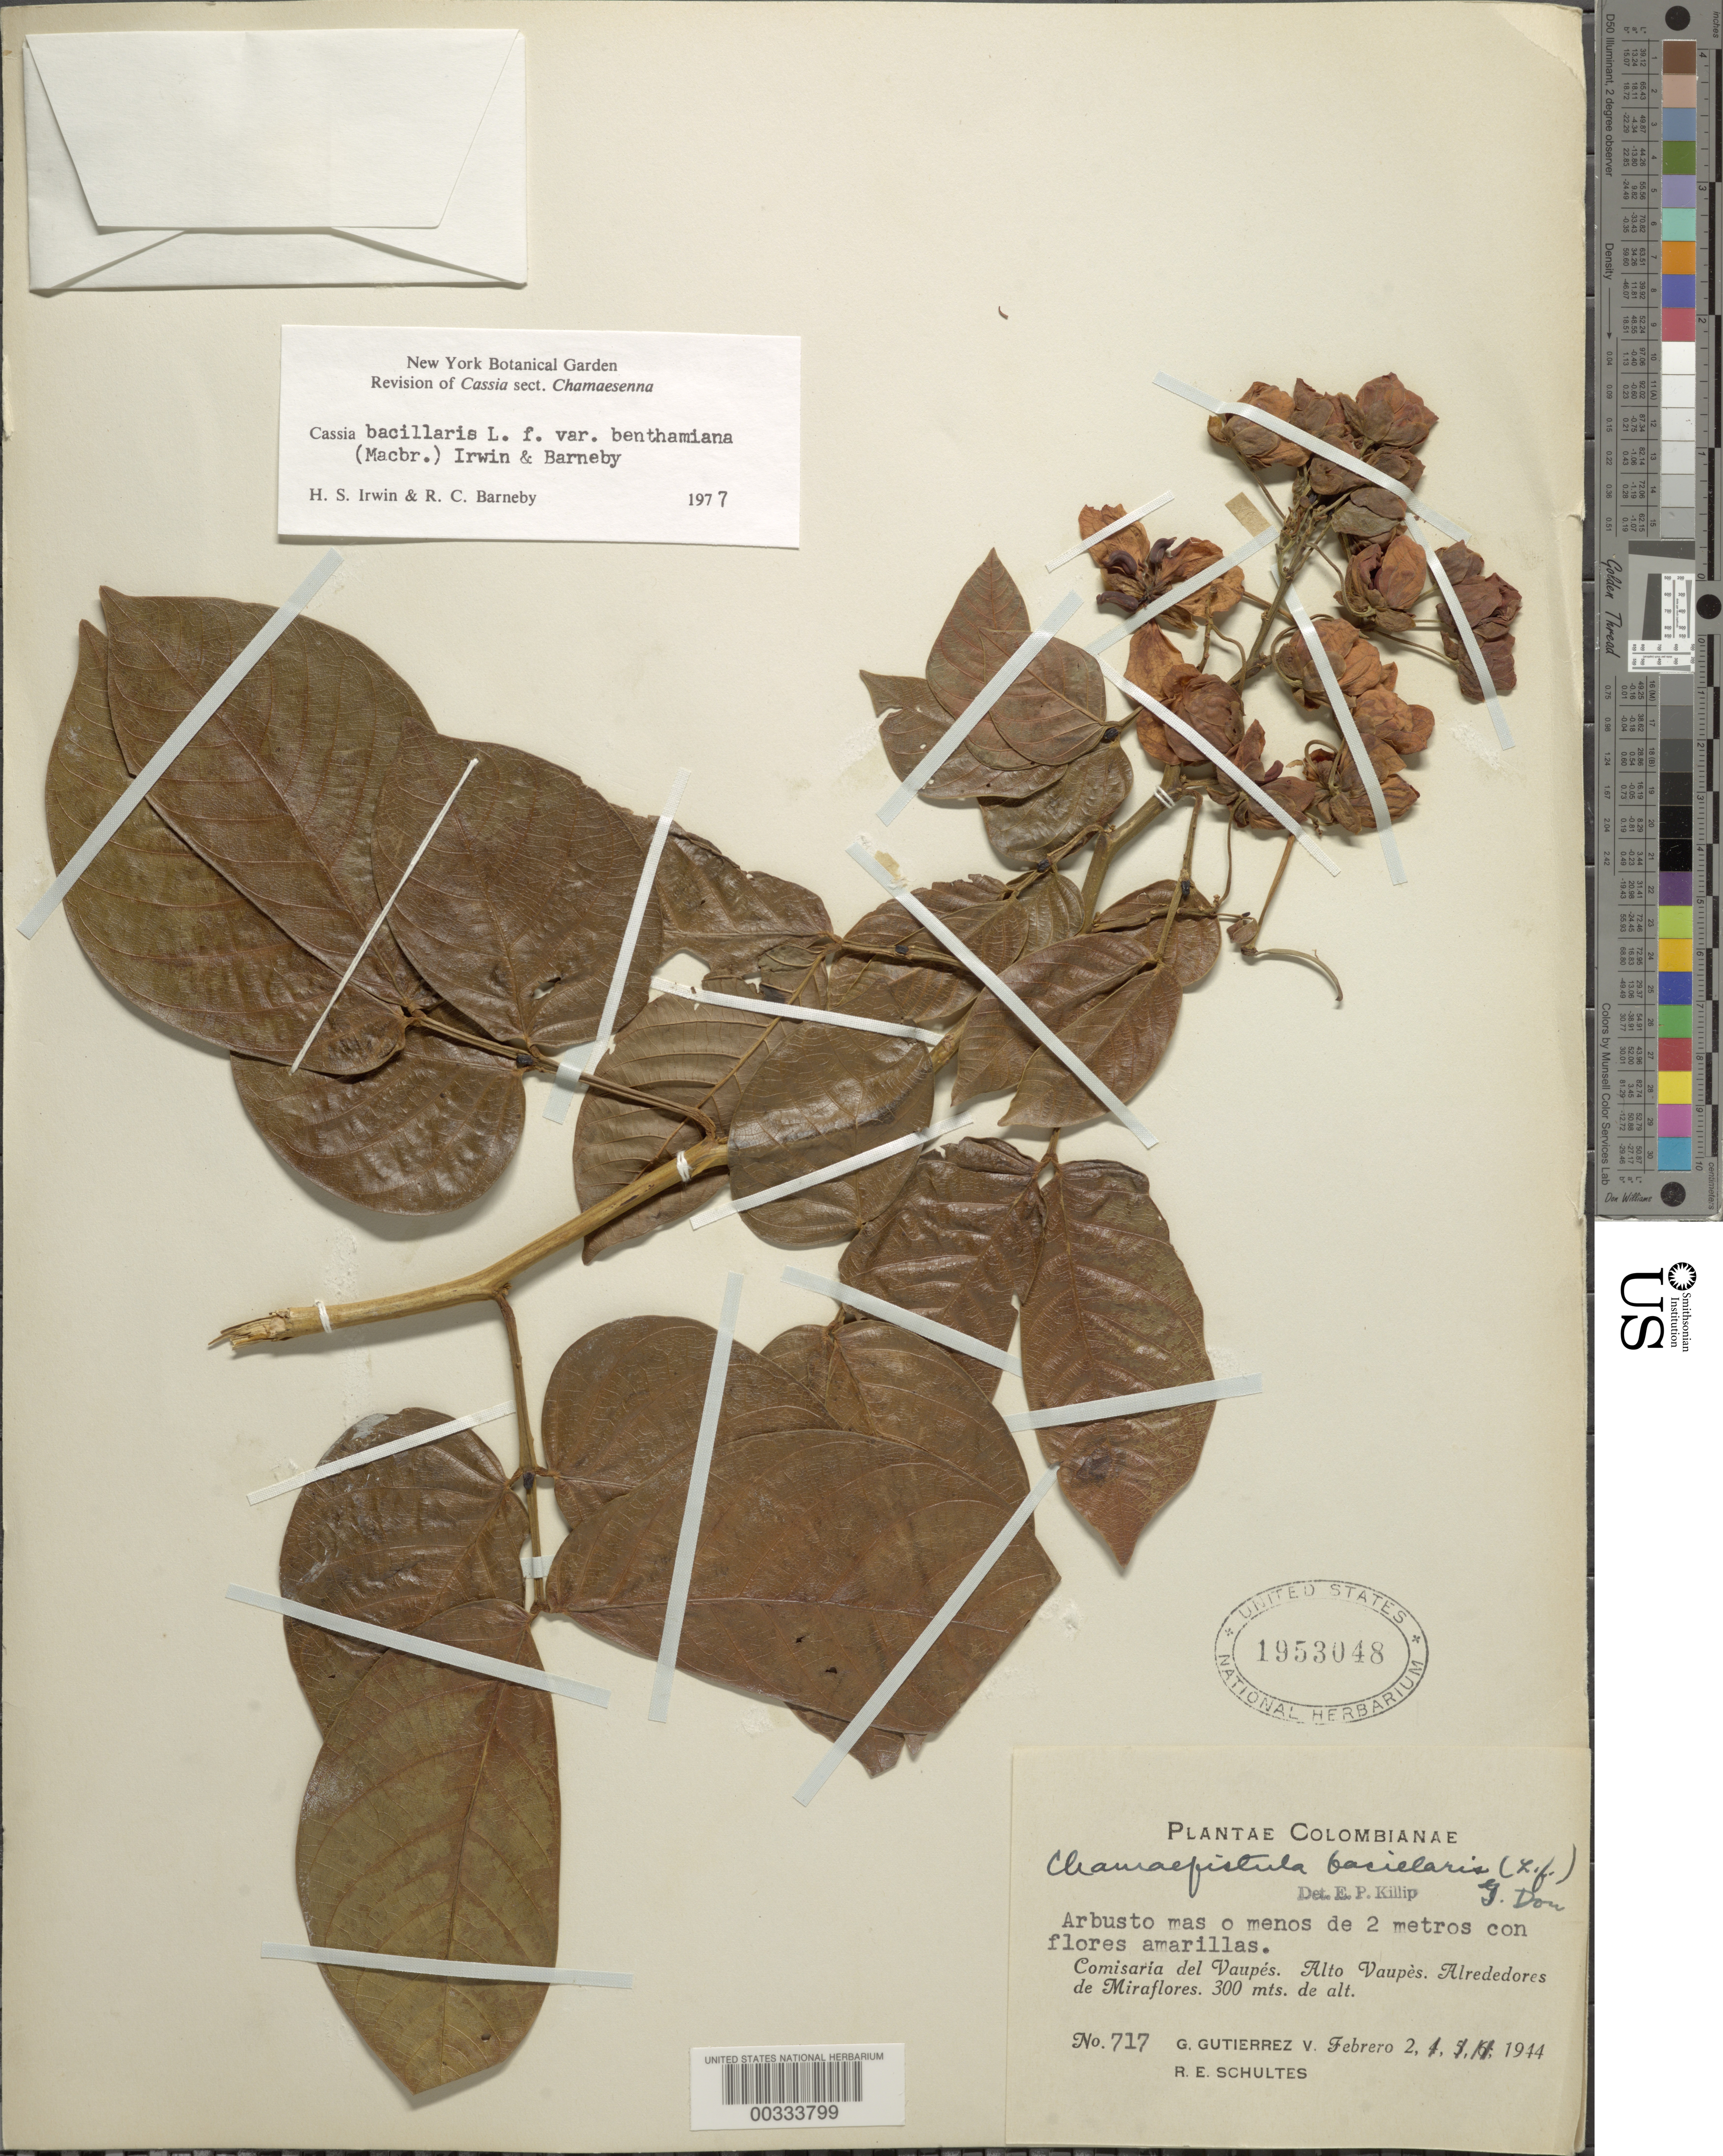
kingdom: Plantae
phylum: Tracheophyta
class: Magnoliopsida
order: Fabales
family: Fabaceae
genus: Senna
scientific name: Senna bacillaris var. benthamiana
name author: (J.F. Macbr.) H.S. Irwin & Barneby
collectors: G. Gutierrez & R. E. Schultes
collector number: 717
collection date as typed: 02 Feb 1944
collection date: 1944-02-02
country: Colombia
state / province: Vaupés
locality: Alto Vaupes; vicinity of Miraflores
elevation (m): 300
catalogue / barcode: US 1953048